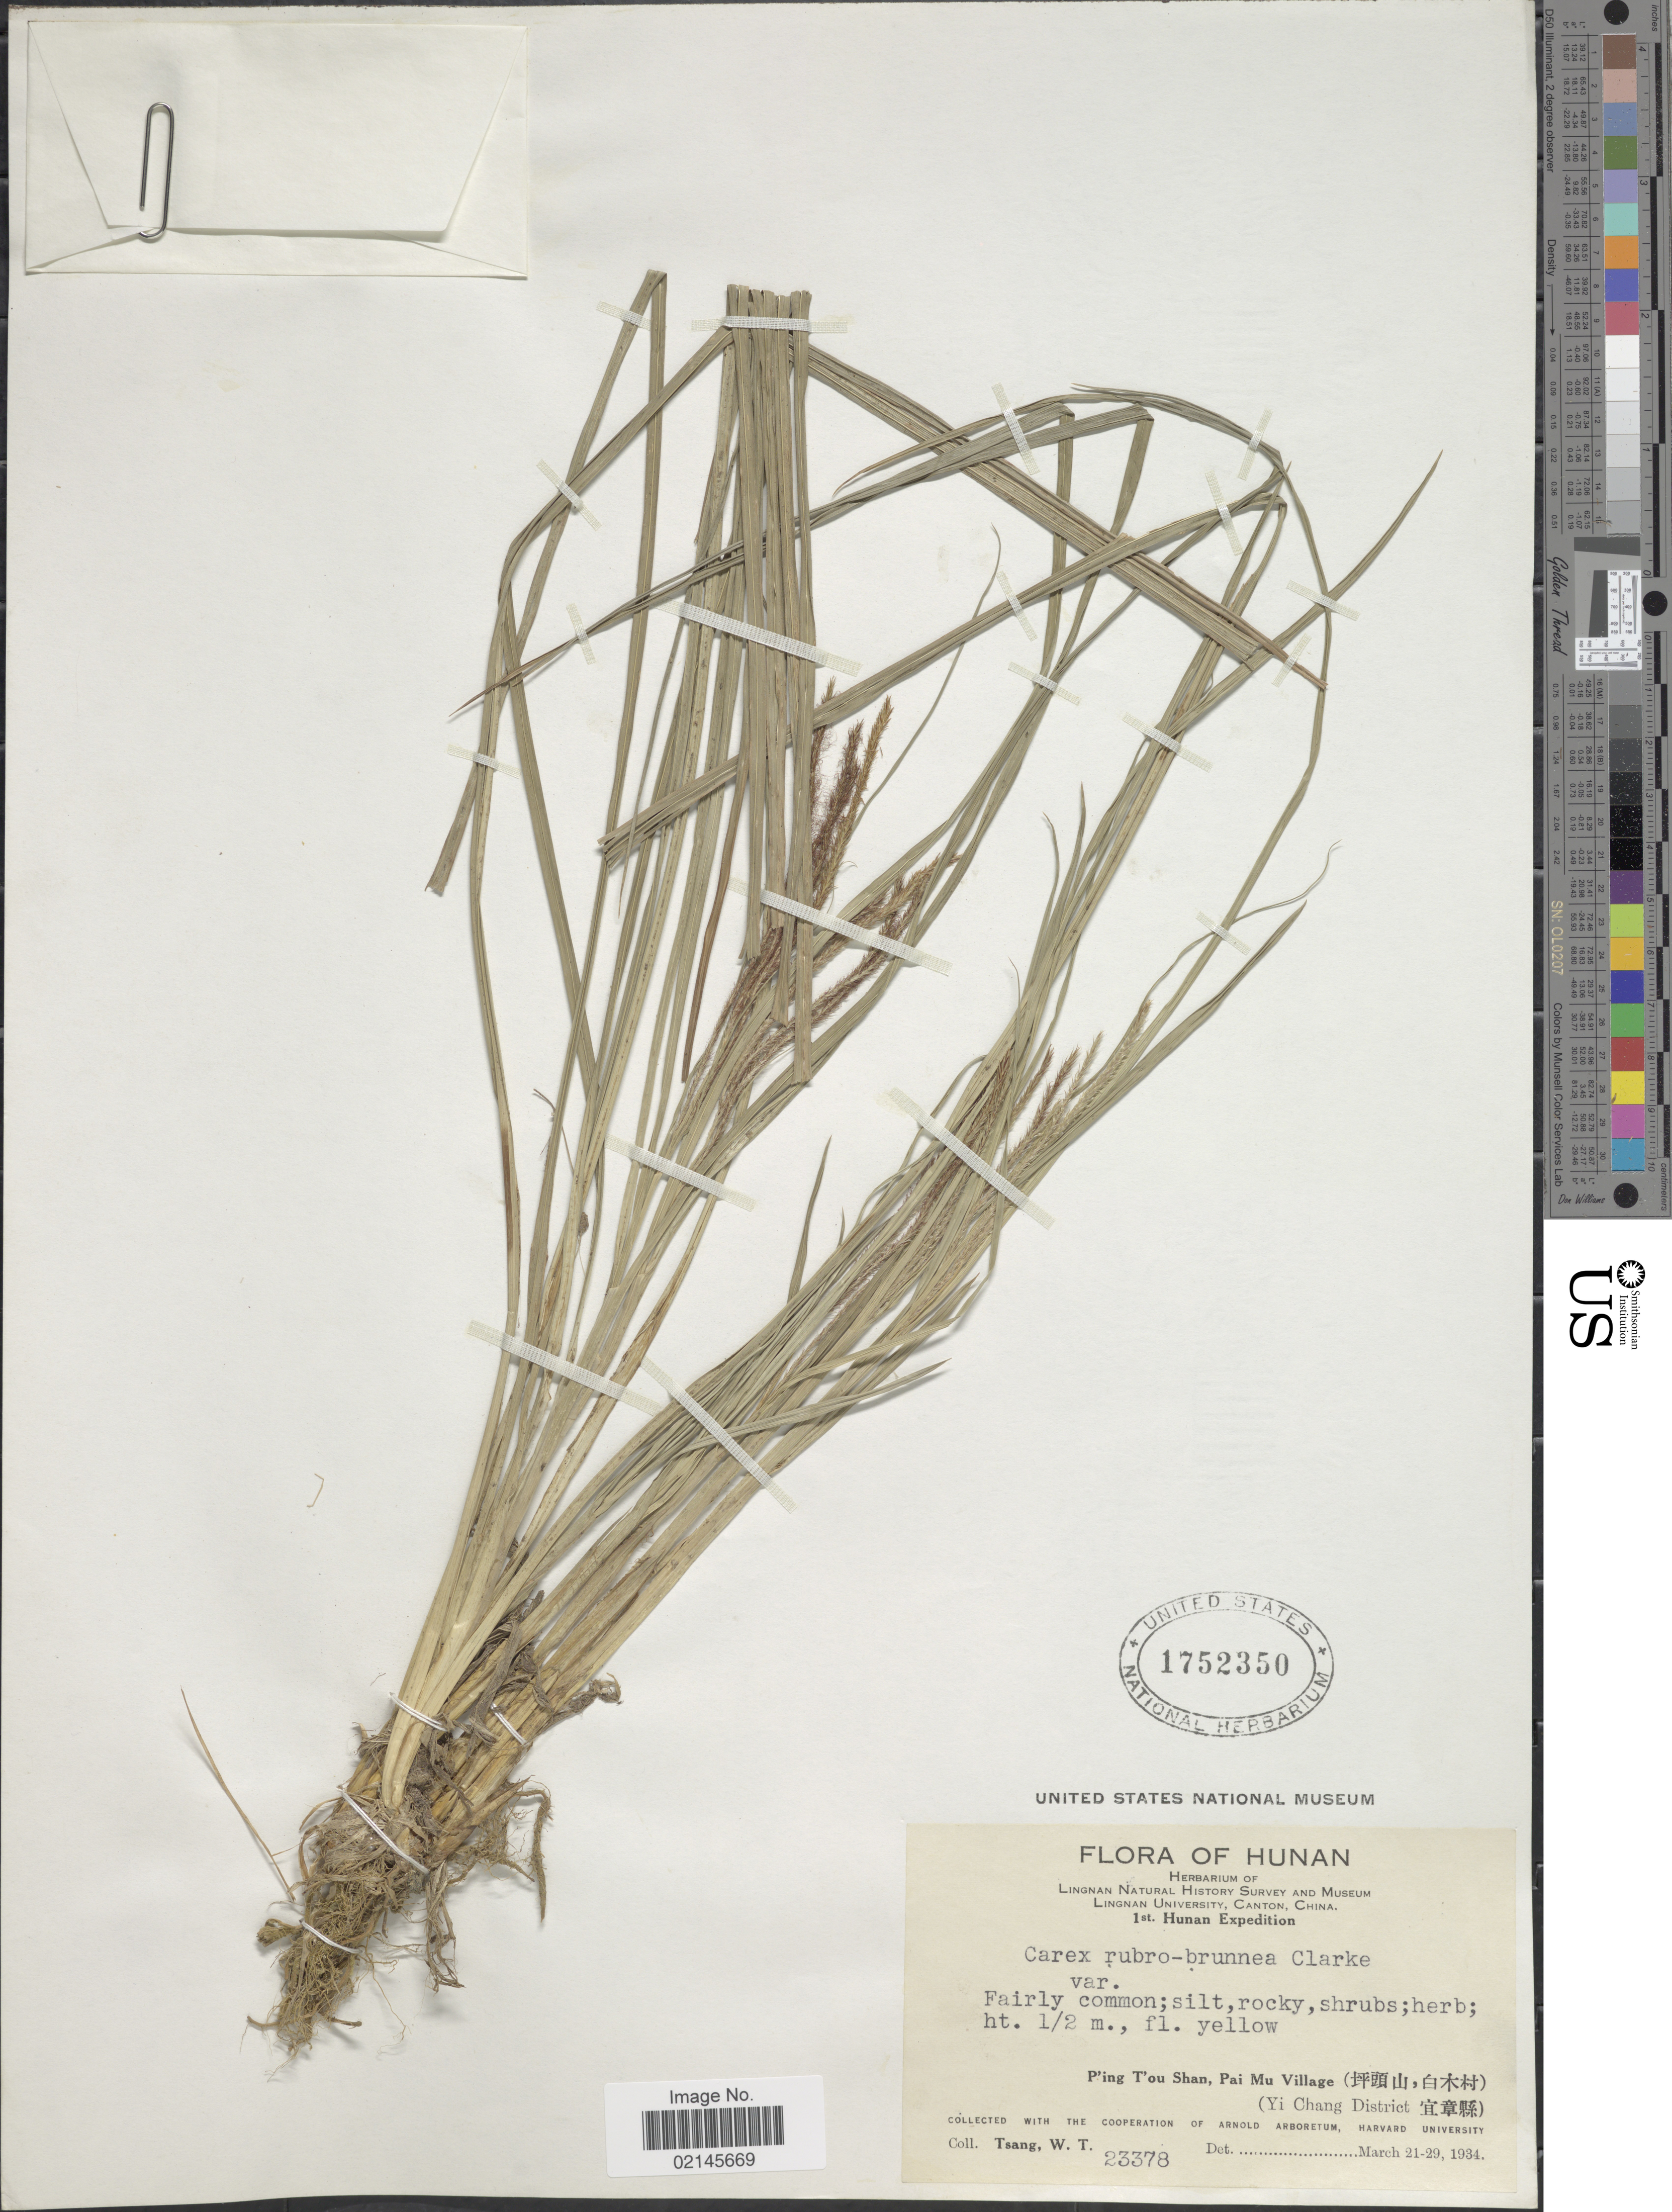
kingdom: Plantae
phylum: Tracheophyta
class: Liliopsida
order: Poales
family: Cyperaceae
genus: Carex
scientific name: Carex rubrobrunnea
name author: C.B. Clarke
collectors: W. T. Tsang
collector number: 23378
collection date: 1934-03-21/1934-03-29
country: China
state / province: Hunan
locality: P'ing T'ou Shan, Pai Mi Village, Yi Chang District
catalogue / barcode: US 1752350